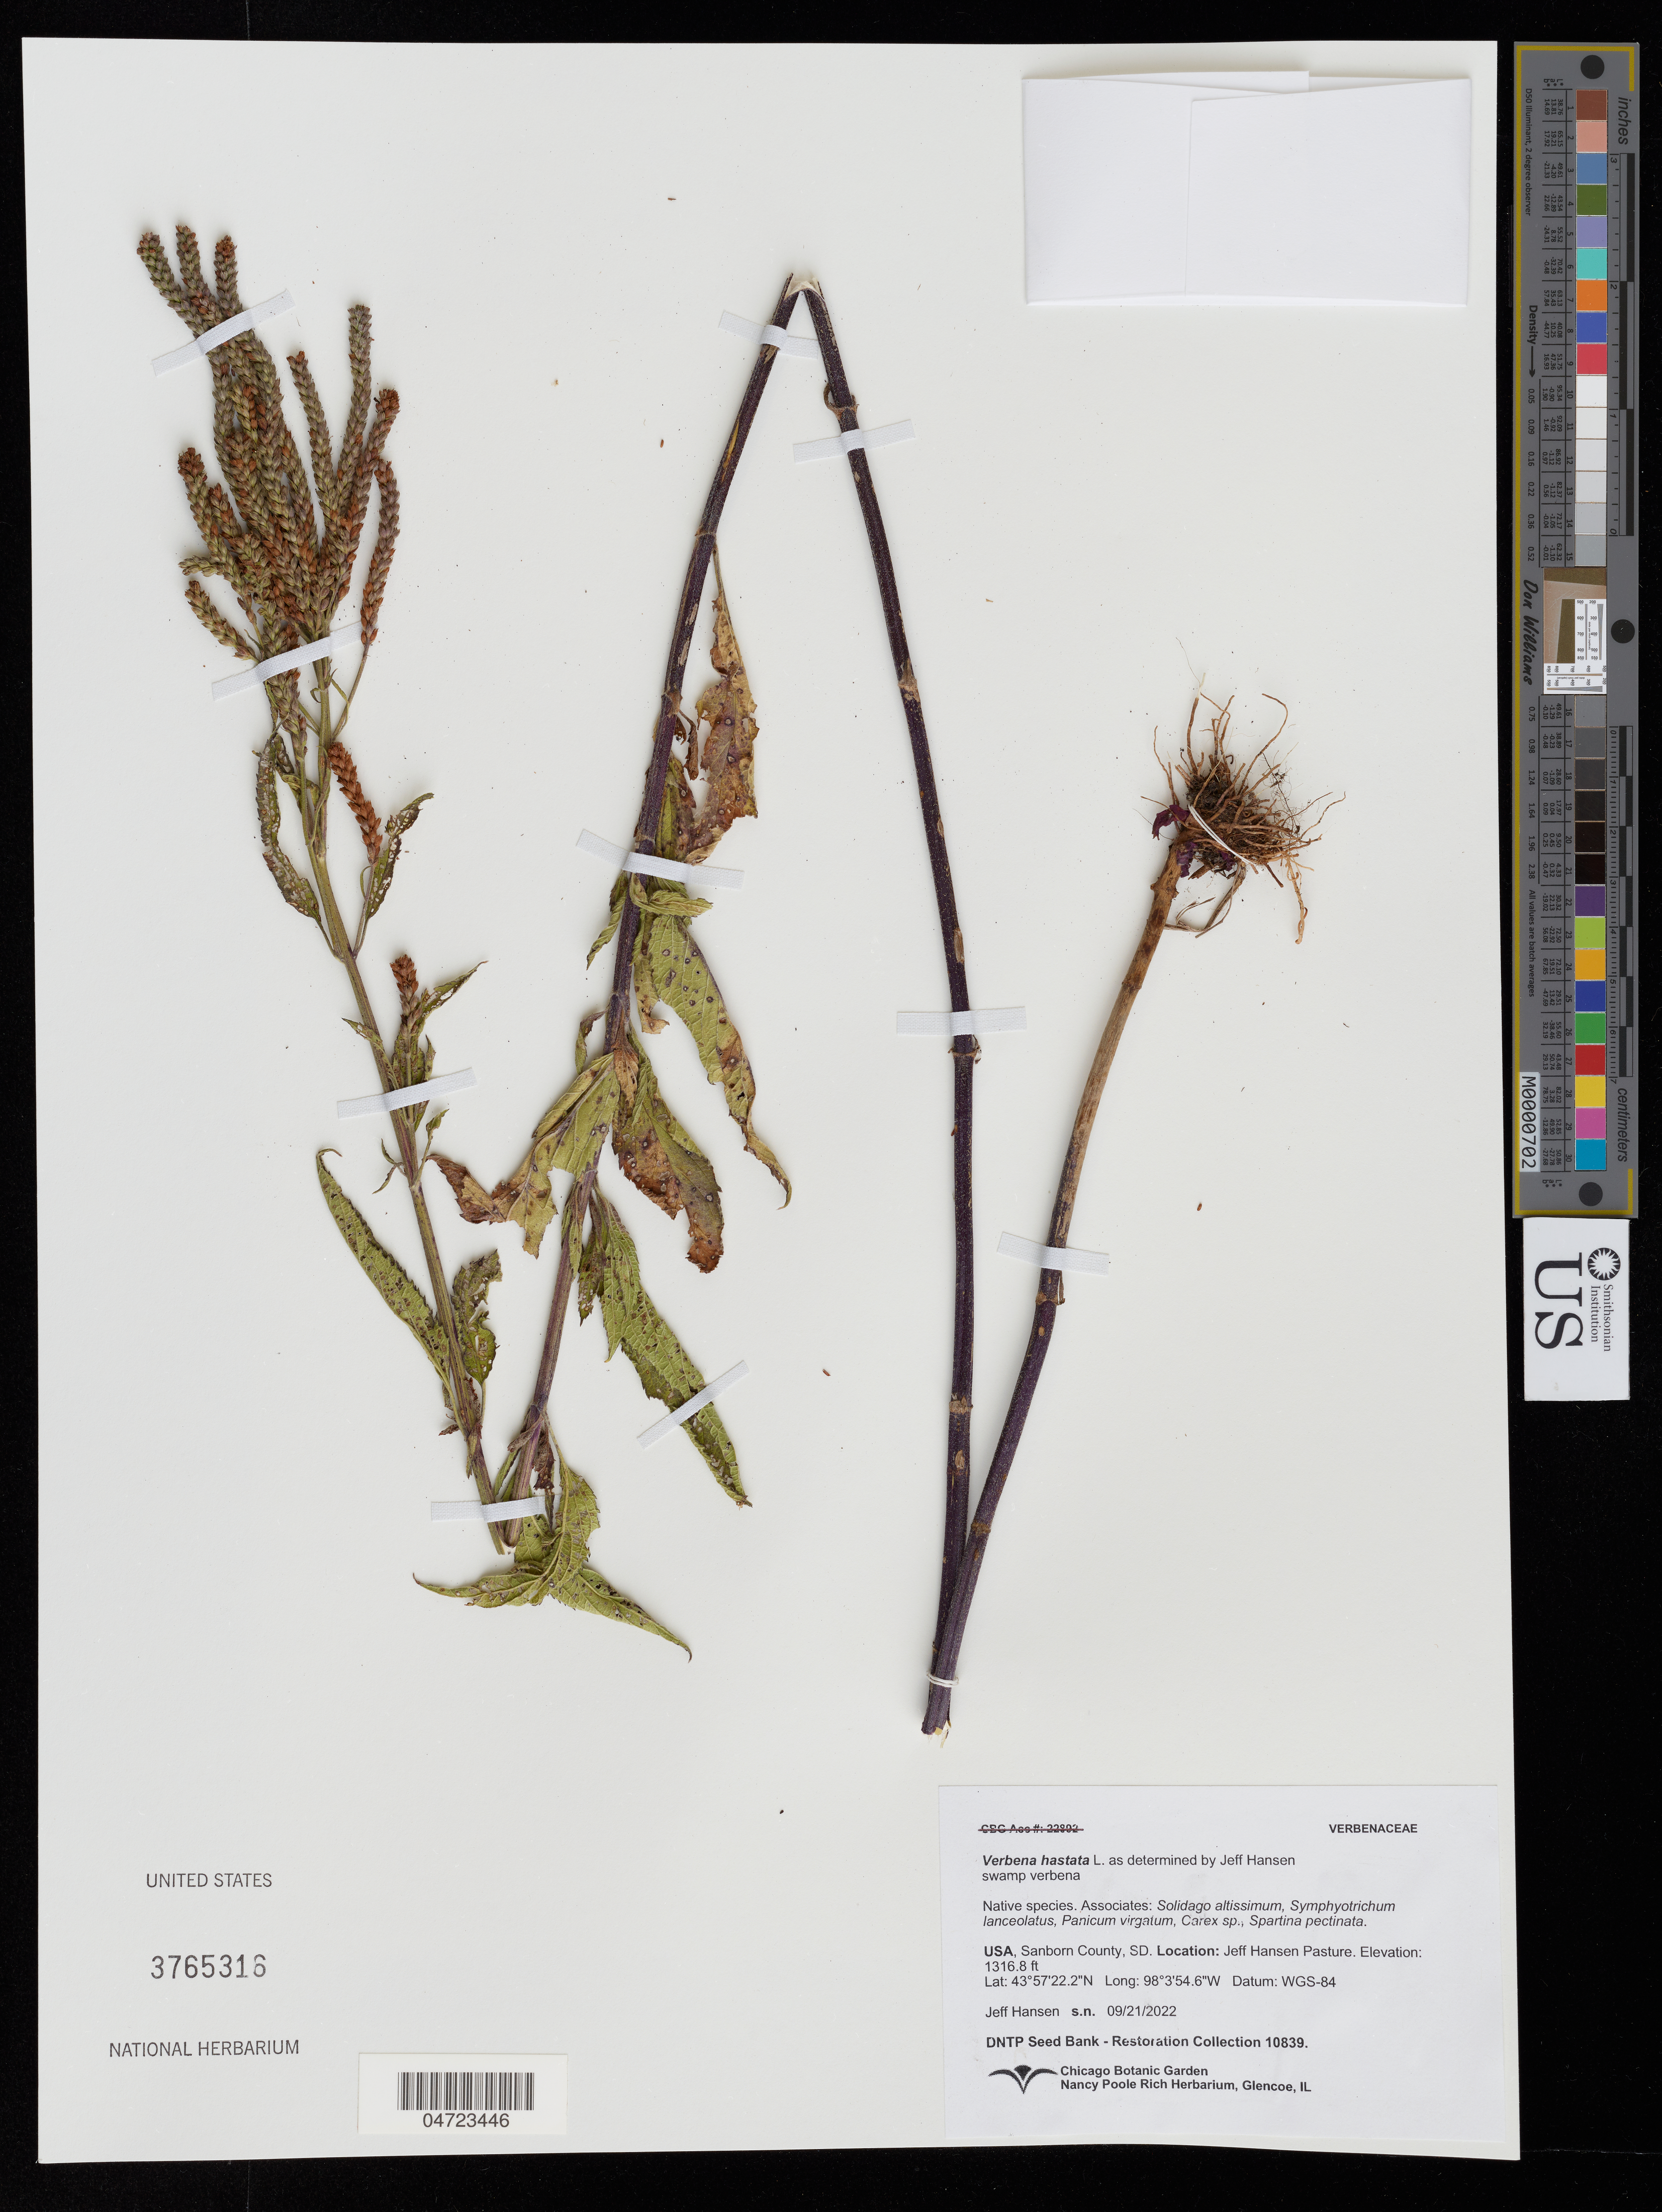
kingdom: Plantae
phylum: Tracheophyta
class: Magnoliopsida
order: Lamiales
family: Verbenaceae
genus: Verbena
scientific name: Verbena hastata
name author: L.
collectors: J. Hansen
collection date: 2022-09-21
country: United States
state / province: South Dakota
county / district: Sanborn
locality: Sanborn County. Jeff Hansen Pasture.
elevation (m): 401.4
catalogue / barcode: US 3765316